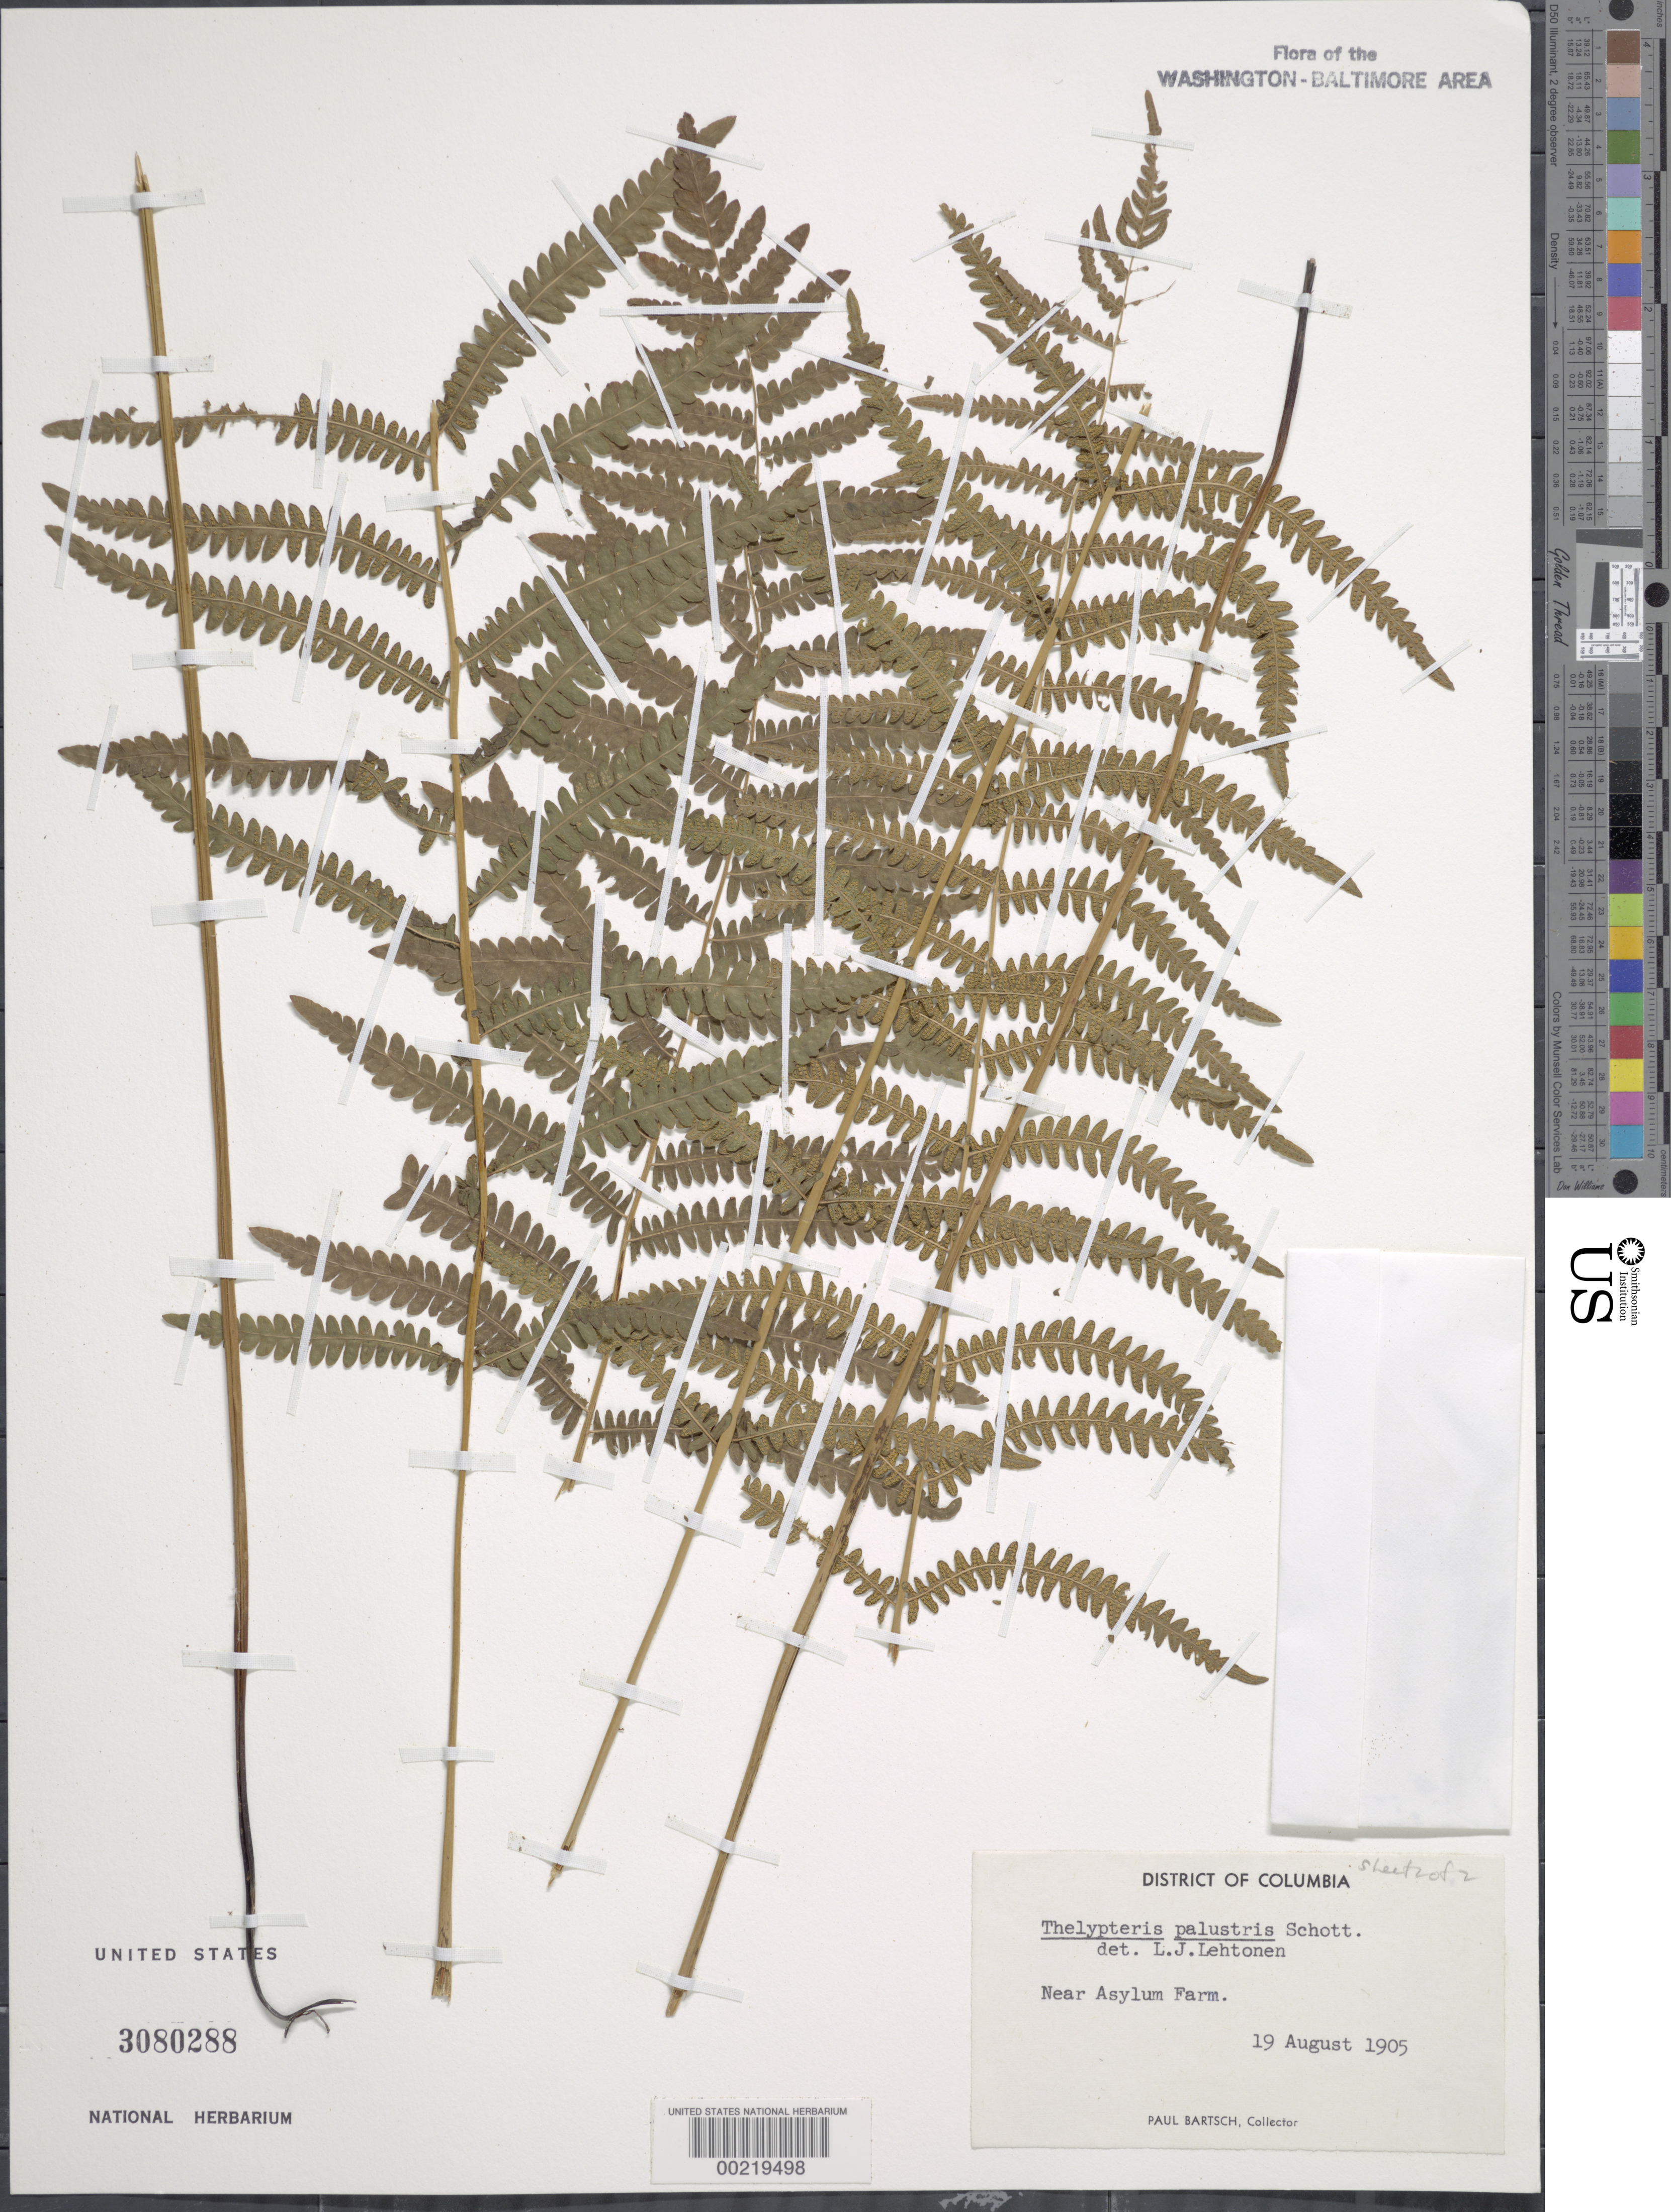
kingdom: Plantae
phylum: Tracheophyta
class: Polypodiopsida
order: Polypodiales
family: Thelypteridaceae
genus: Thelypteris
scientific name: Thelypteris palustris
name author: (Salisb.) Schott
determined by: Lehtonen, L.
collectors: P. Bartsch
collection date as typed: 19 Aug 1905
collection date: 1905-08-19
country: United States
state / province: District of Columbia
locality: Near Asylum Farm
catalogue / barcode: US 3080288